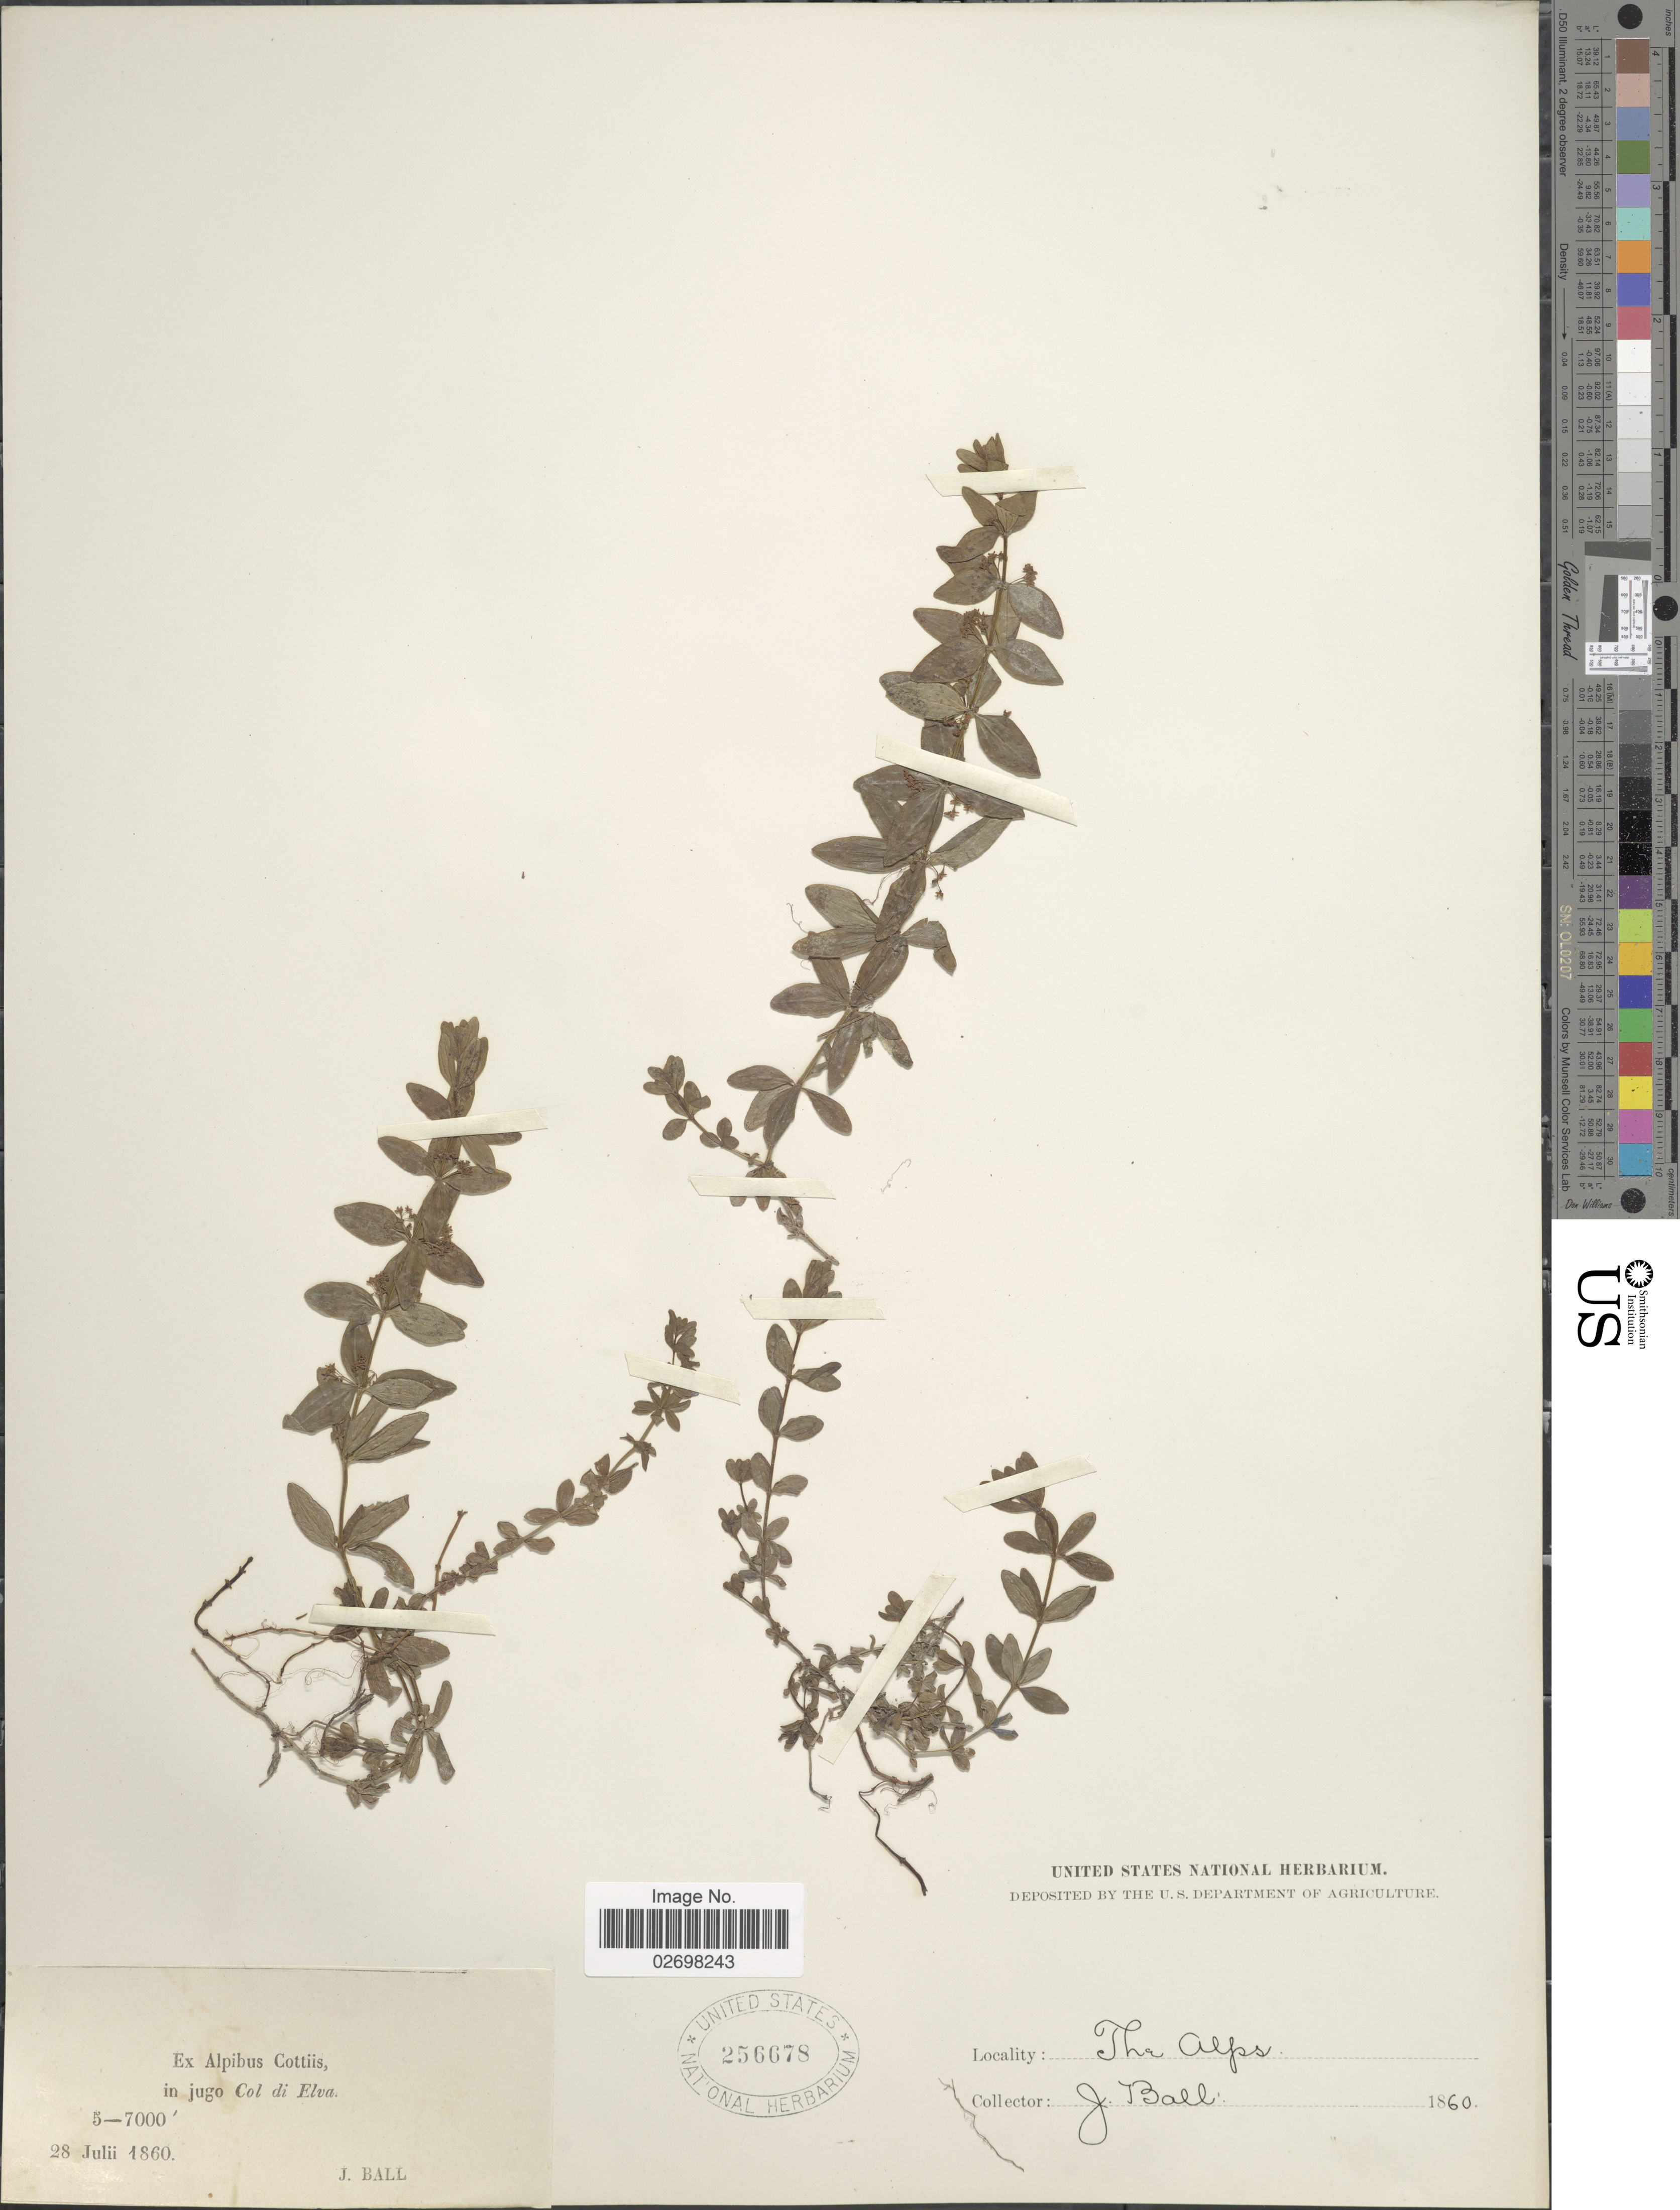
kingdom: Plantae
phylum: Tracheophyta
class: Magnoliopsida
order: Gentianales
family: Rubiaceae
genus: Galium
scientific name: Galium sp.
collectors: J. Ball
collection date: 1860-07-28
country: Italy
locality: Alpibus Cottiis, in jugo Col di Elva, The Alps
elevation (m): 1524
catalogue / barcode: US 256678